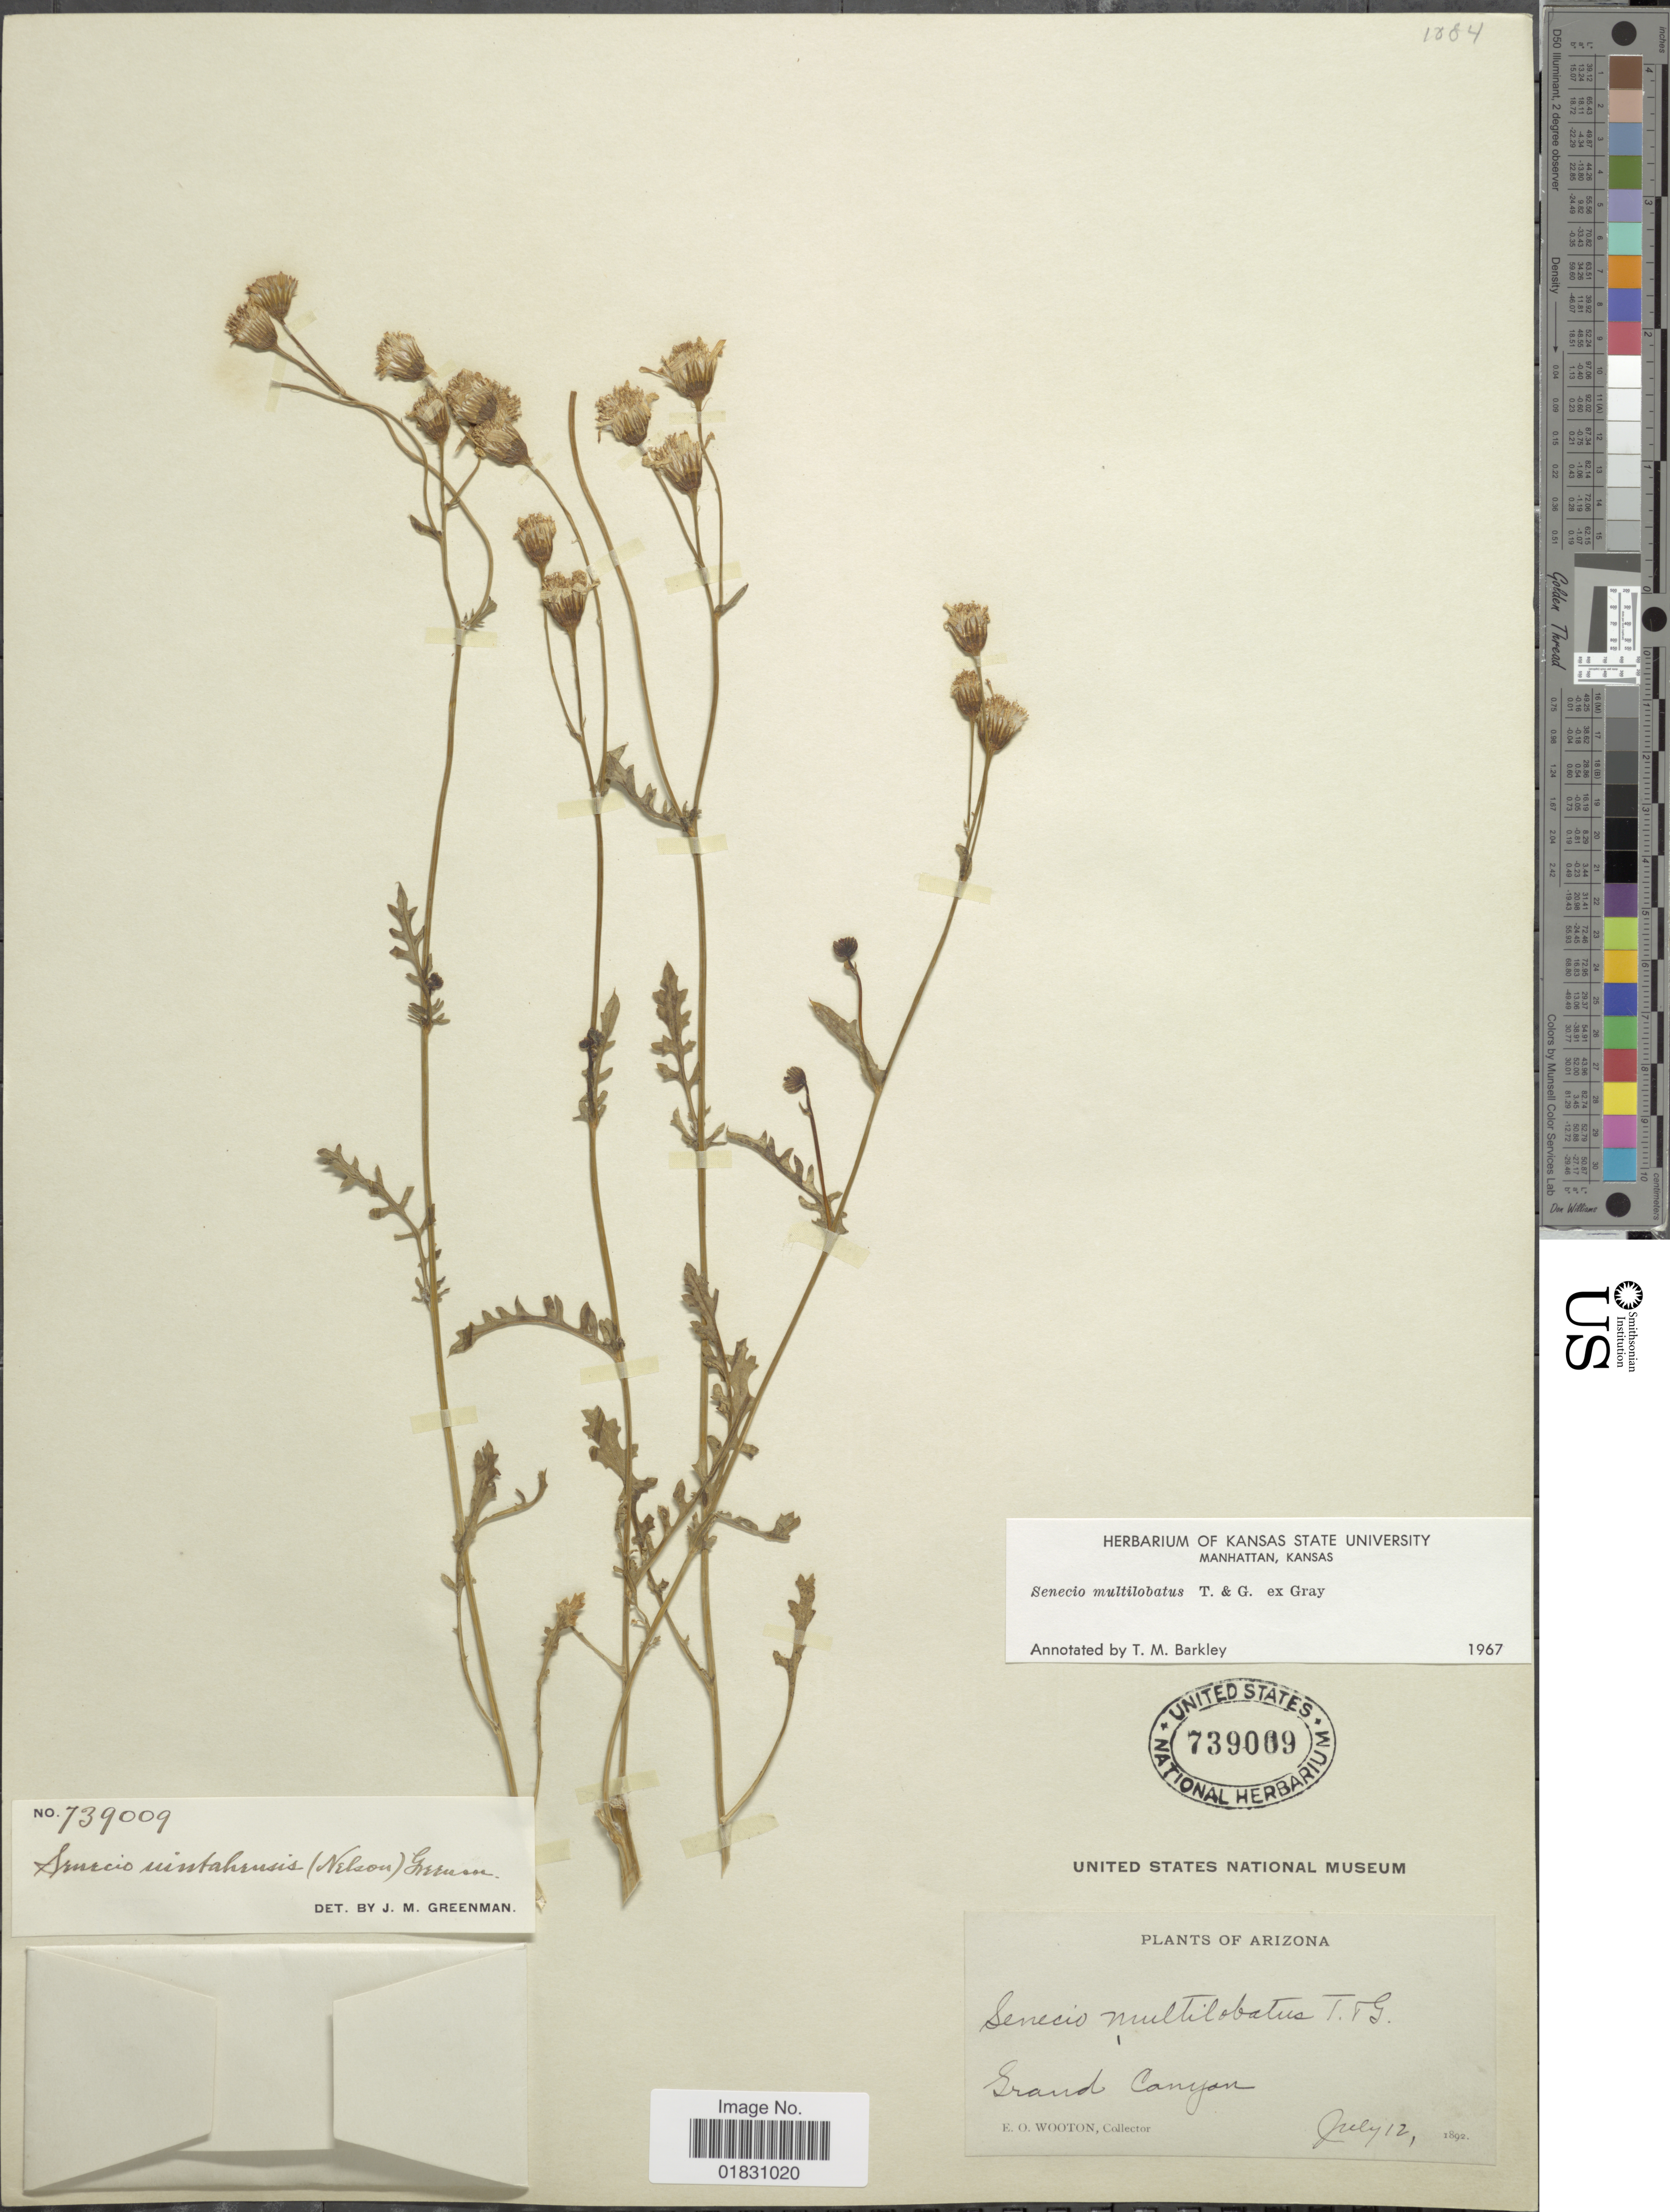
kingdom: Plantae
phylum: Tracheophyta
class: Magnoliopsida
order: Asterales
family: Asteraceae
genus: Packera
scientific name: Packera multilobata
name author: (Torr. & A. Gray) W.A. Weber & Á. Löve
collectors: E. O. Wooton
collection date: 1892-07-12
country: United States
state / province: Arizona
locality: Grand Canyon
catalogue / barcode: US 739009